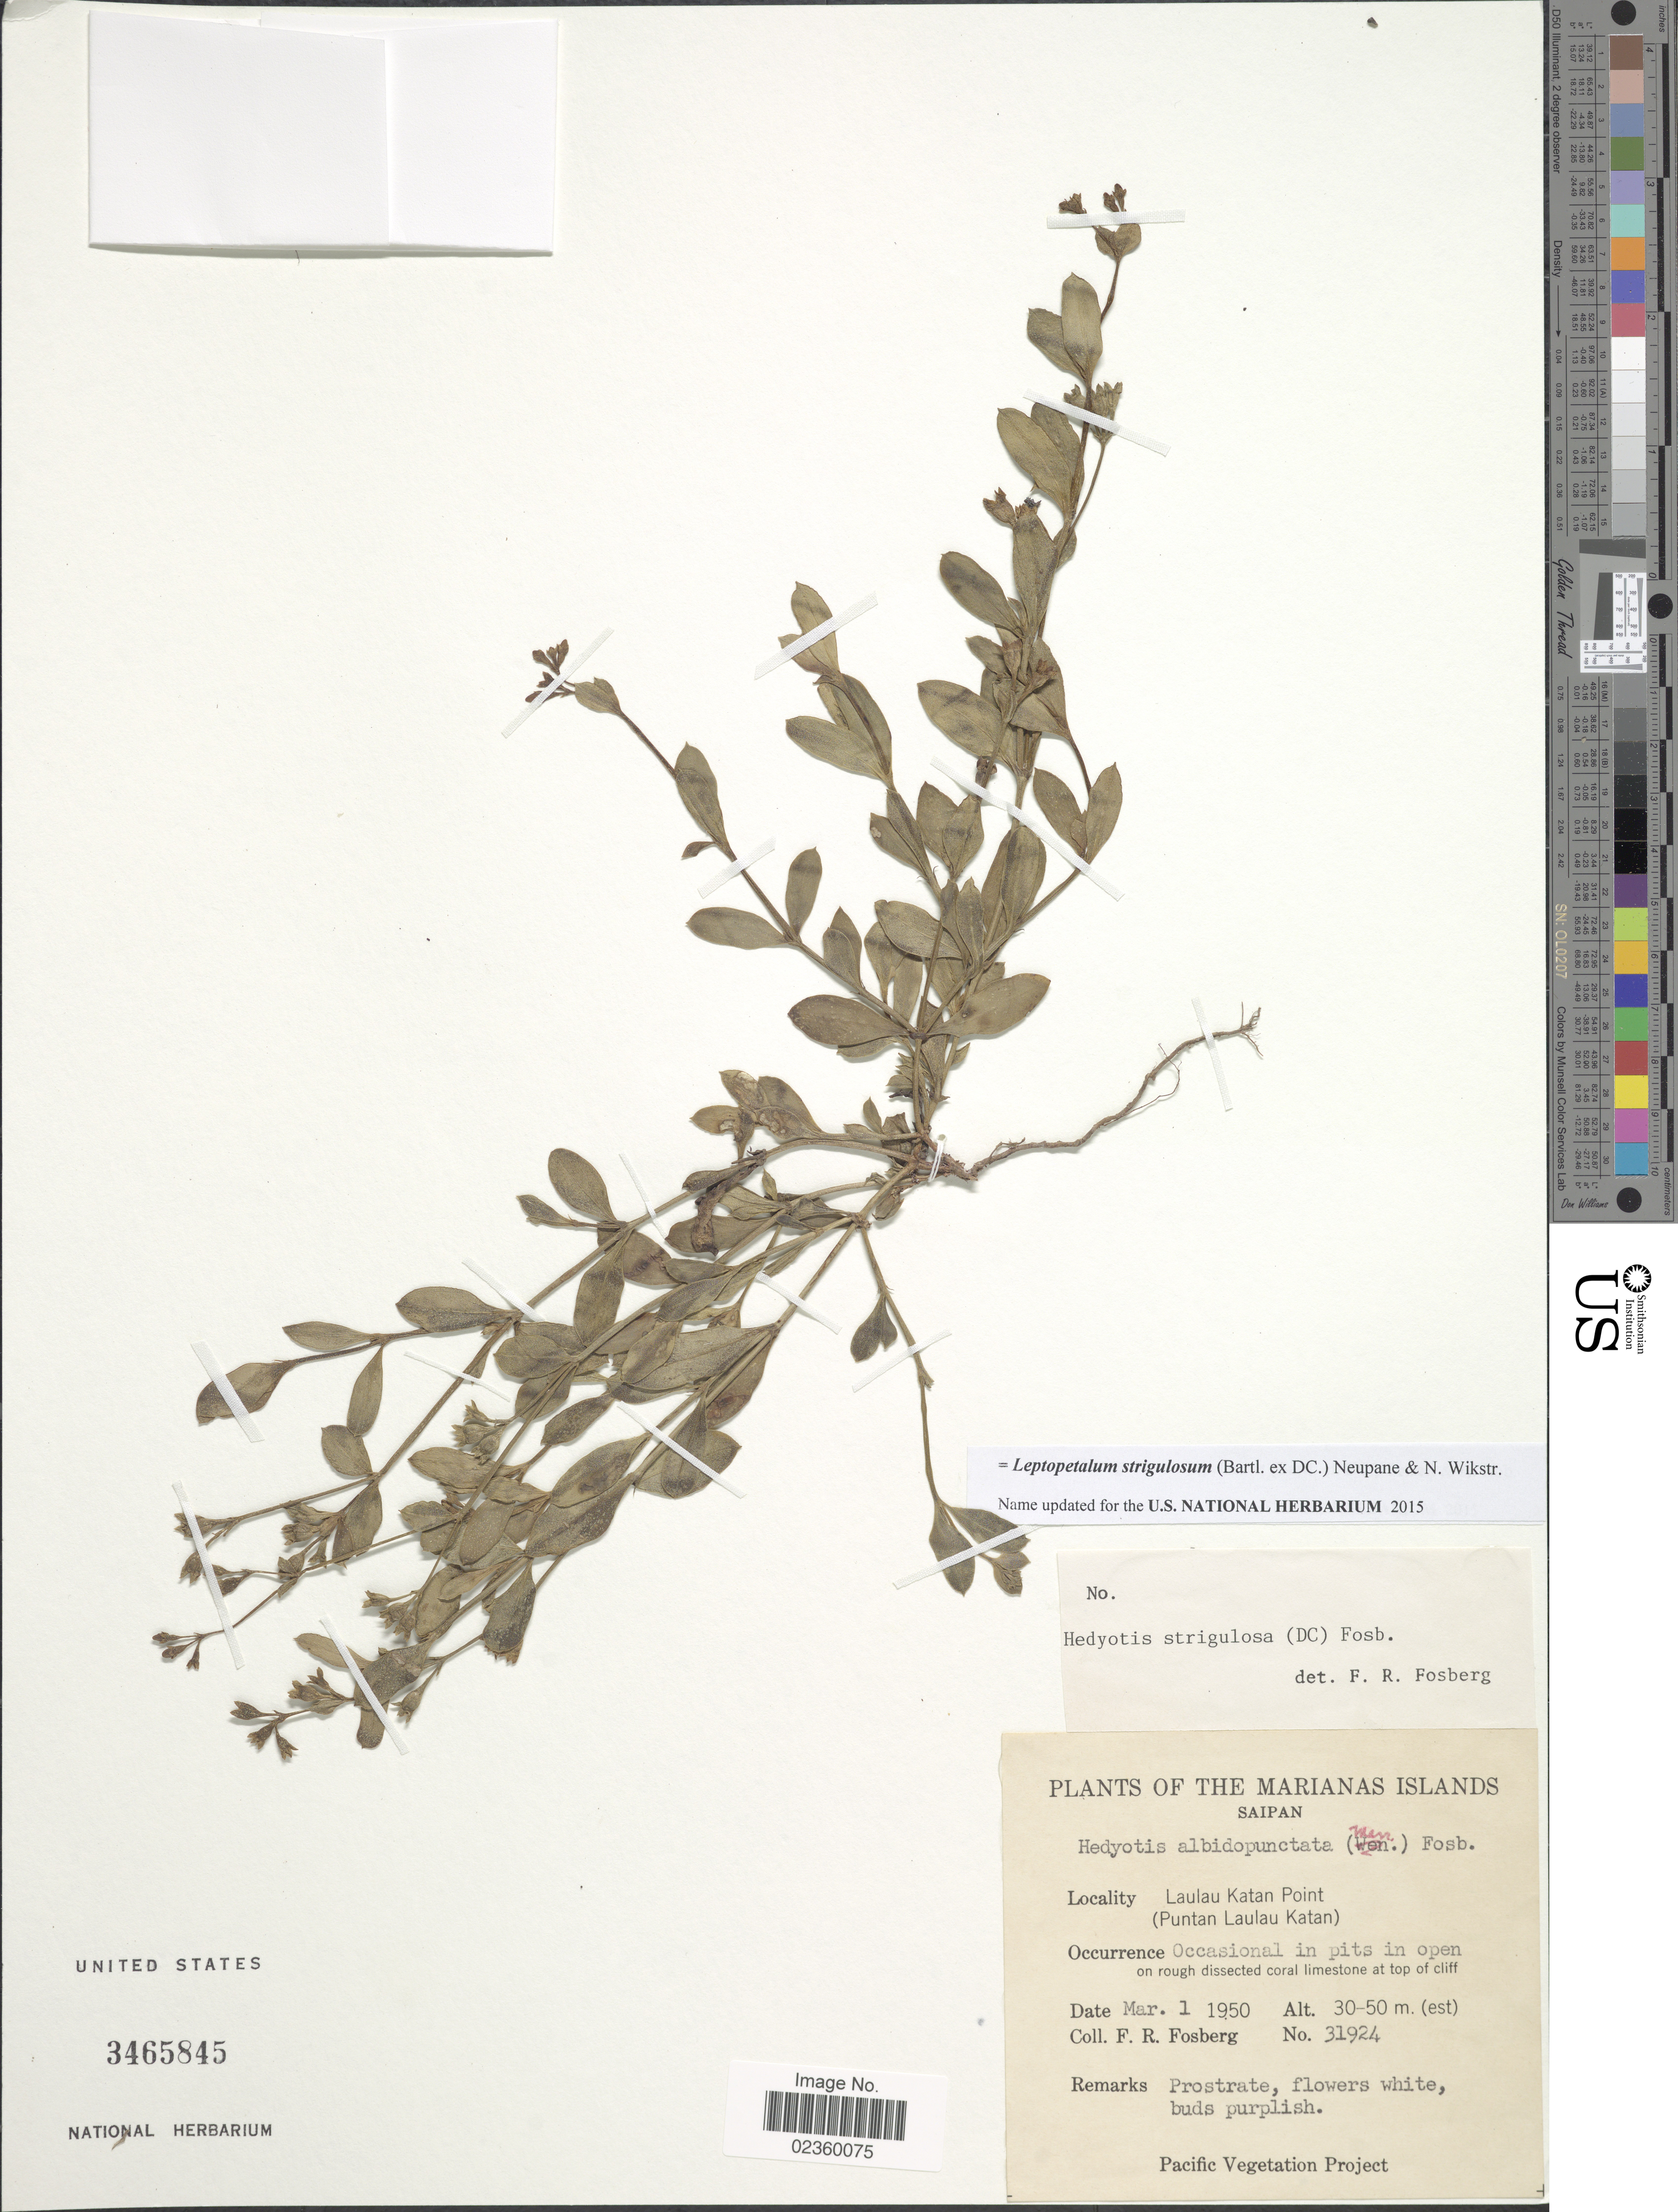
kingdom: Plantae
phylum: Tracheophyta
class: Magnoliopsida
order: Gentianales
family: Rubiaceae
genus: Leptopetalum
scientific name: Leptopetalum strigulosum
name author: (Bartl. ex DC.) Neupane & N. Wikstr.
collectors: F. R. Fosberg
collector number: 31924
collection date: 1950-03-01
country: Northern Mariana Islands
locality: The Marianas Islands. Saipan. Laulau Katan Point (Puntan Laulau Katan)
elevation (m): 30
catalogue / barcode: US 3465845